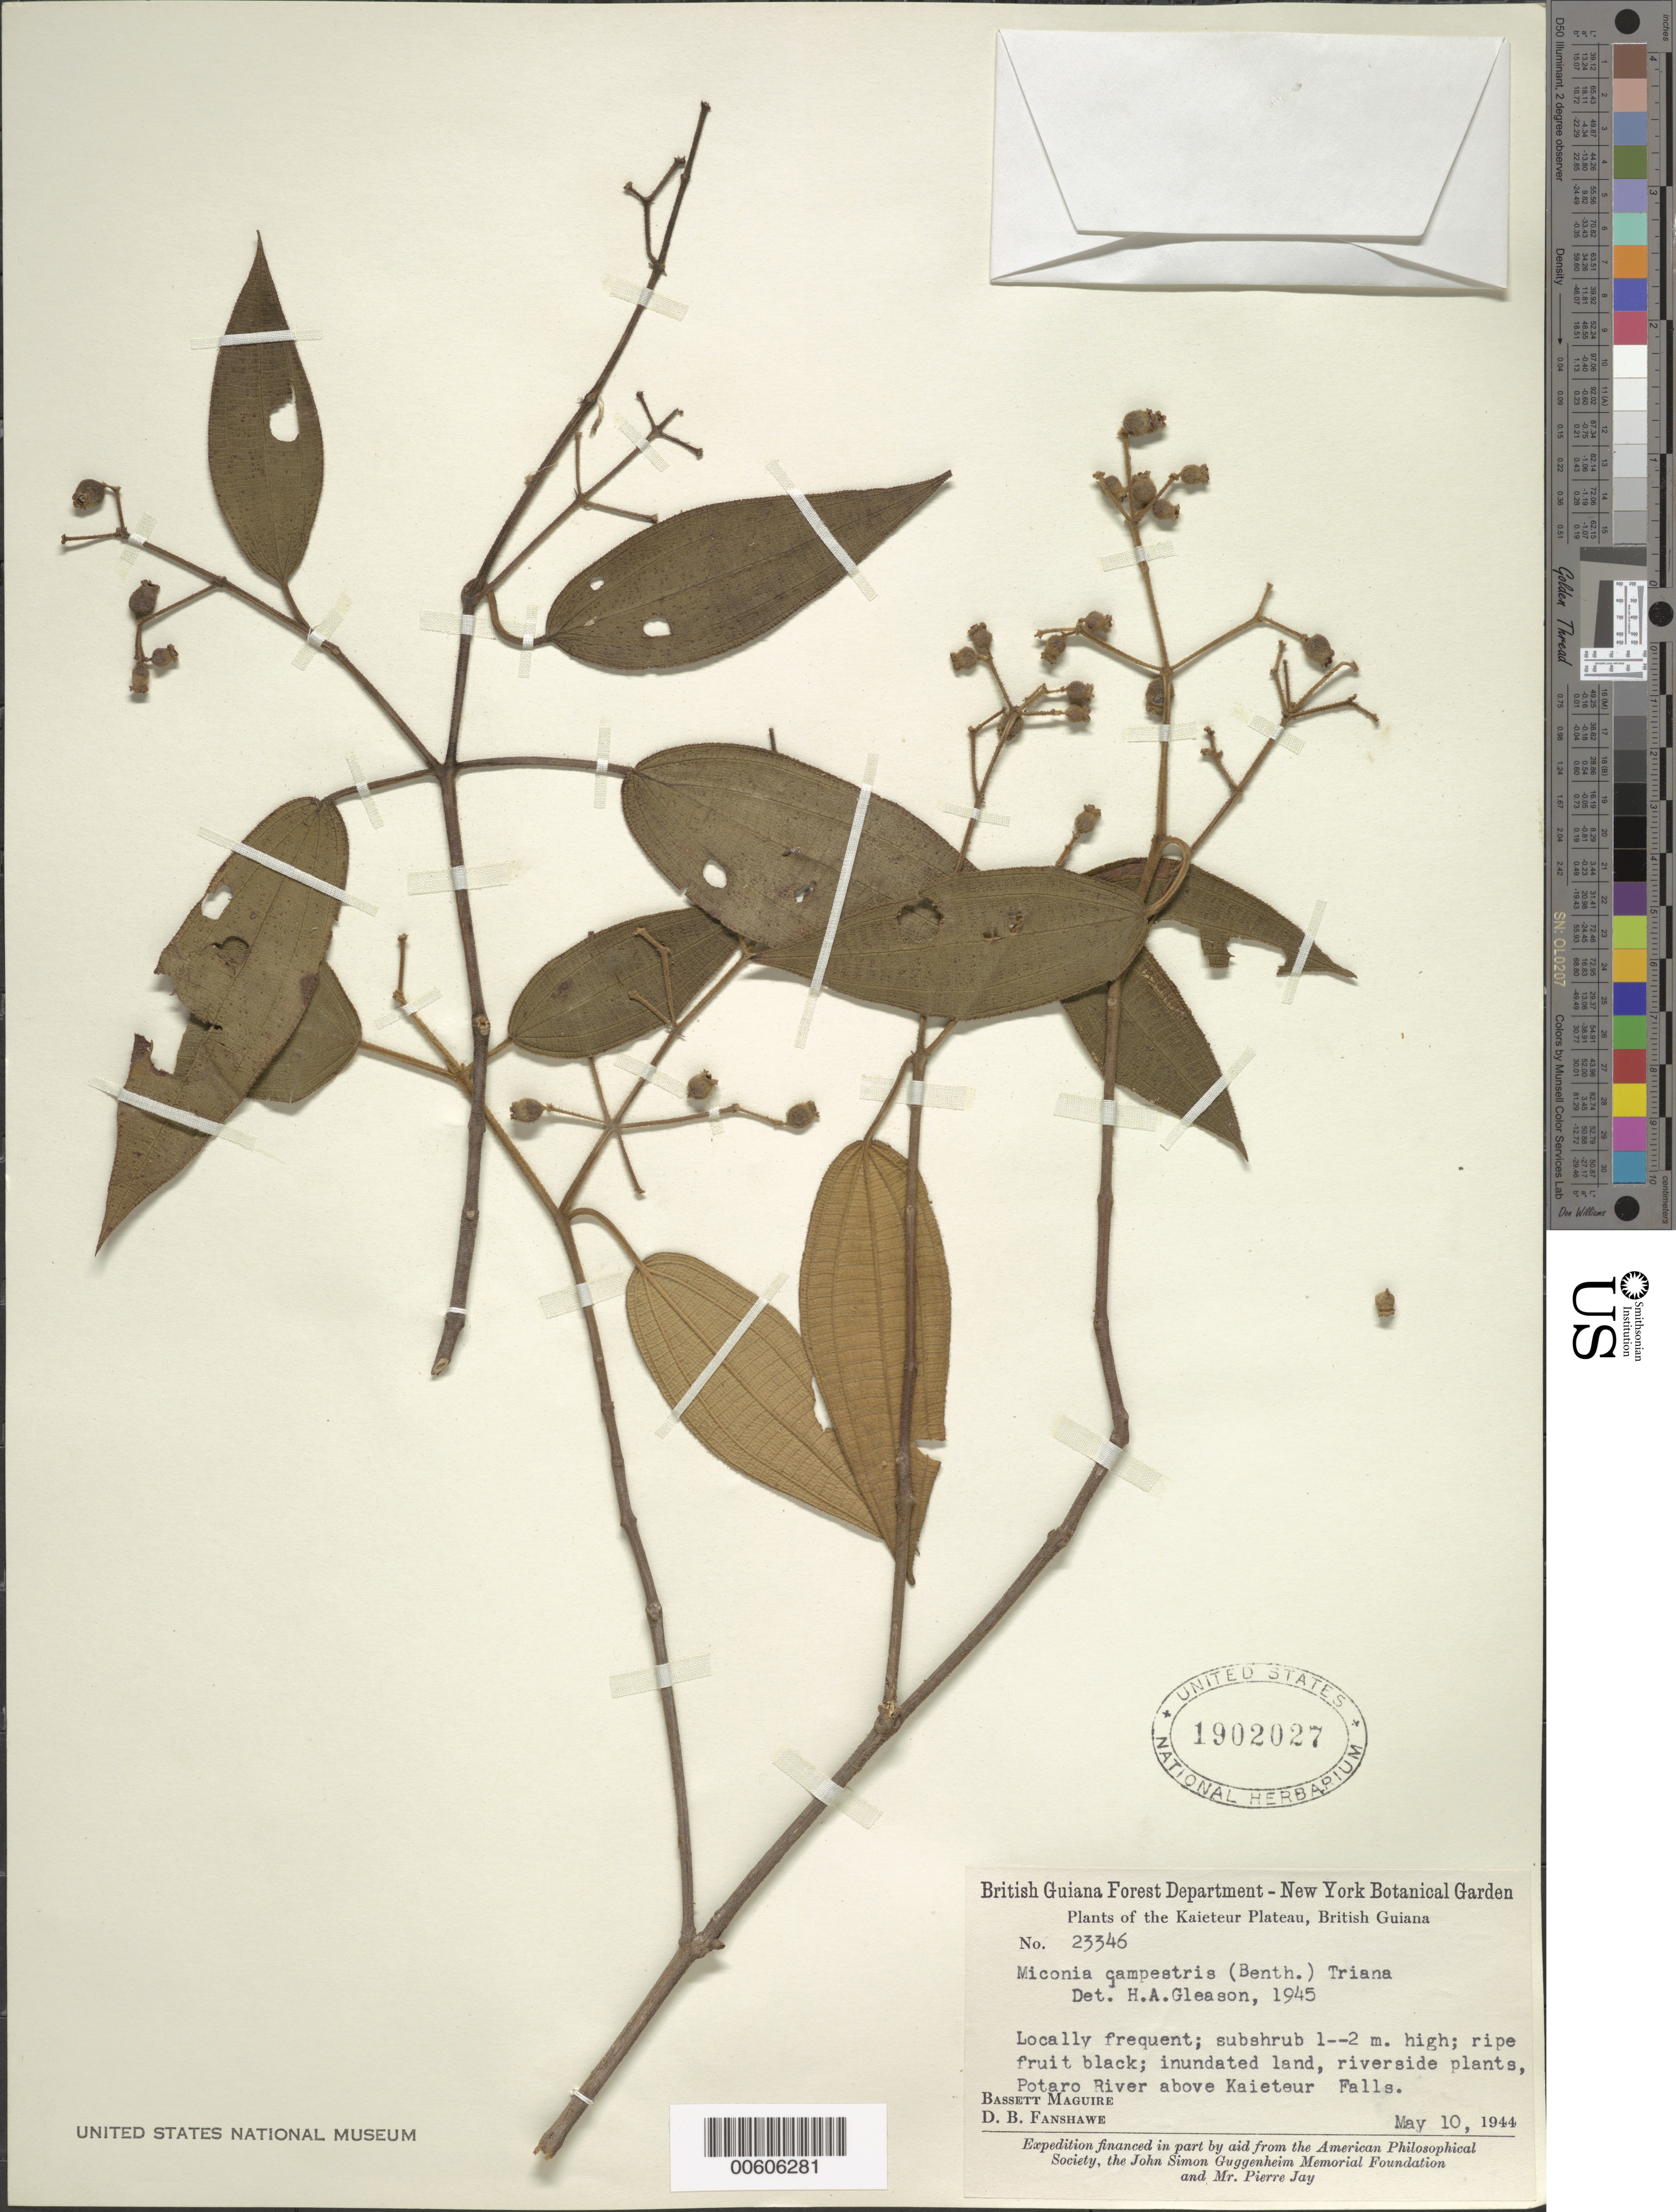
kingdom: Plantae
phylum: Tracheophyta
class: Magnoliopsida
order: Myrtales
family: Melastomataceae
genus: Miconia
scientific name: Miconia campestris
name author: (Benth.) Triana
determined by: Gleason, H. A.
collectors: B. Maguire & D. B. Fanshawe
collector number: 23346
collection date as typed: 10-May-44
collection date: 1944-05-10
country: Guyana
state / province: Potaro-Siparuni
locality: Kaieteur Plateau, above Kaietuk, along Potaro River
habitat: Inundated land, riverside plants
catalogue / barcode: US 1902027